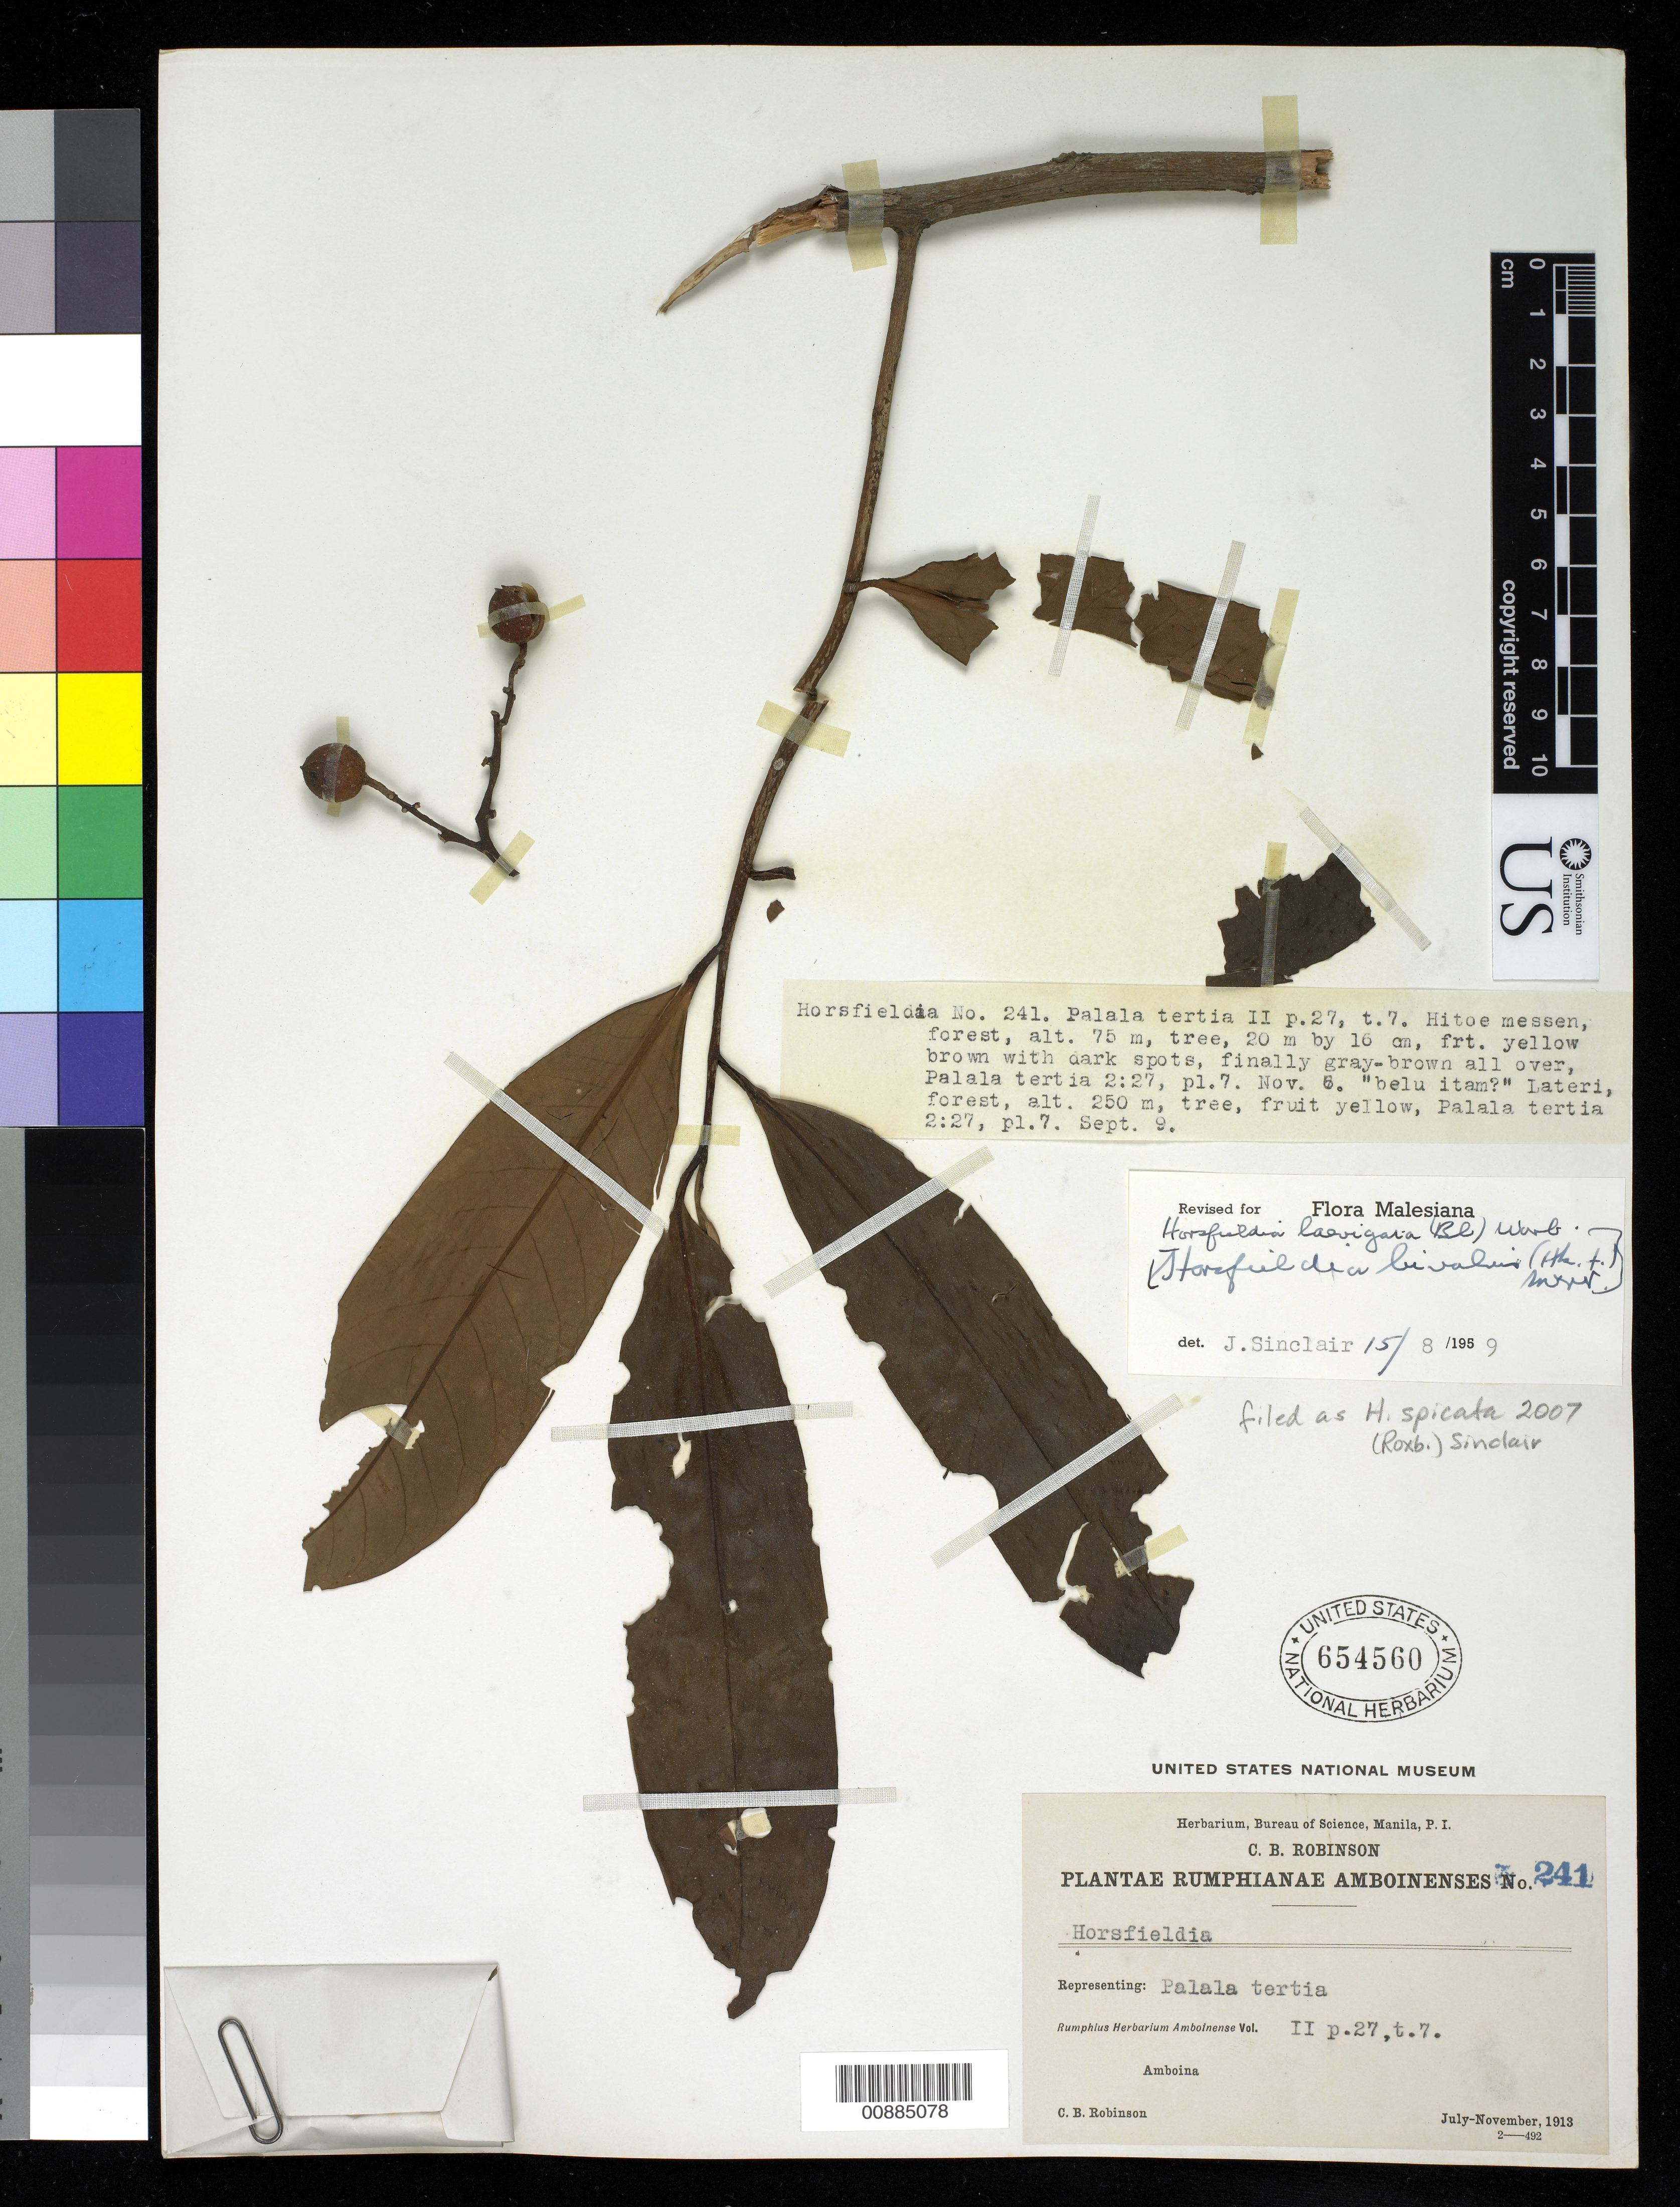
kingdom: Plantae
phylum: Tracheophyta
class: Magnoliopsida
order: Magnoliales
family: Myristicaceae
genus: Horsfieldia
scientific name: Horsfieldia spicata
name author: (Roxb.) J. Sinclair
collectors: C. Robinson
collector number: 241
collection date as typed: Jul 1913 to Nov 1913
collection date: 1913-07/1913-11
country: Indonesia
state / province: Maluku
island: Amboina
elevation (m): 250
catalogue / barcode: US 654560